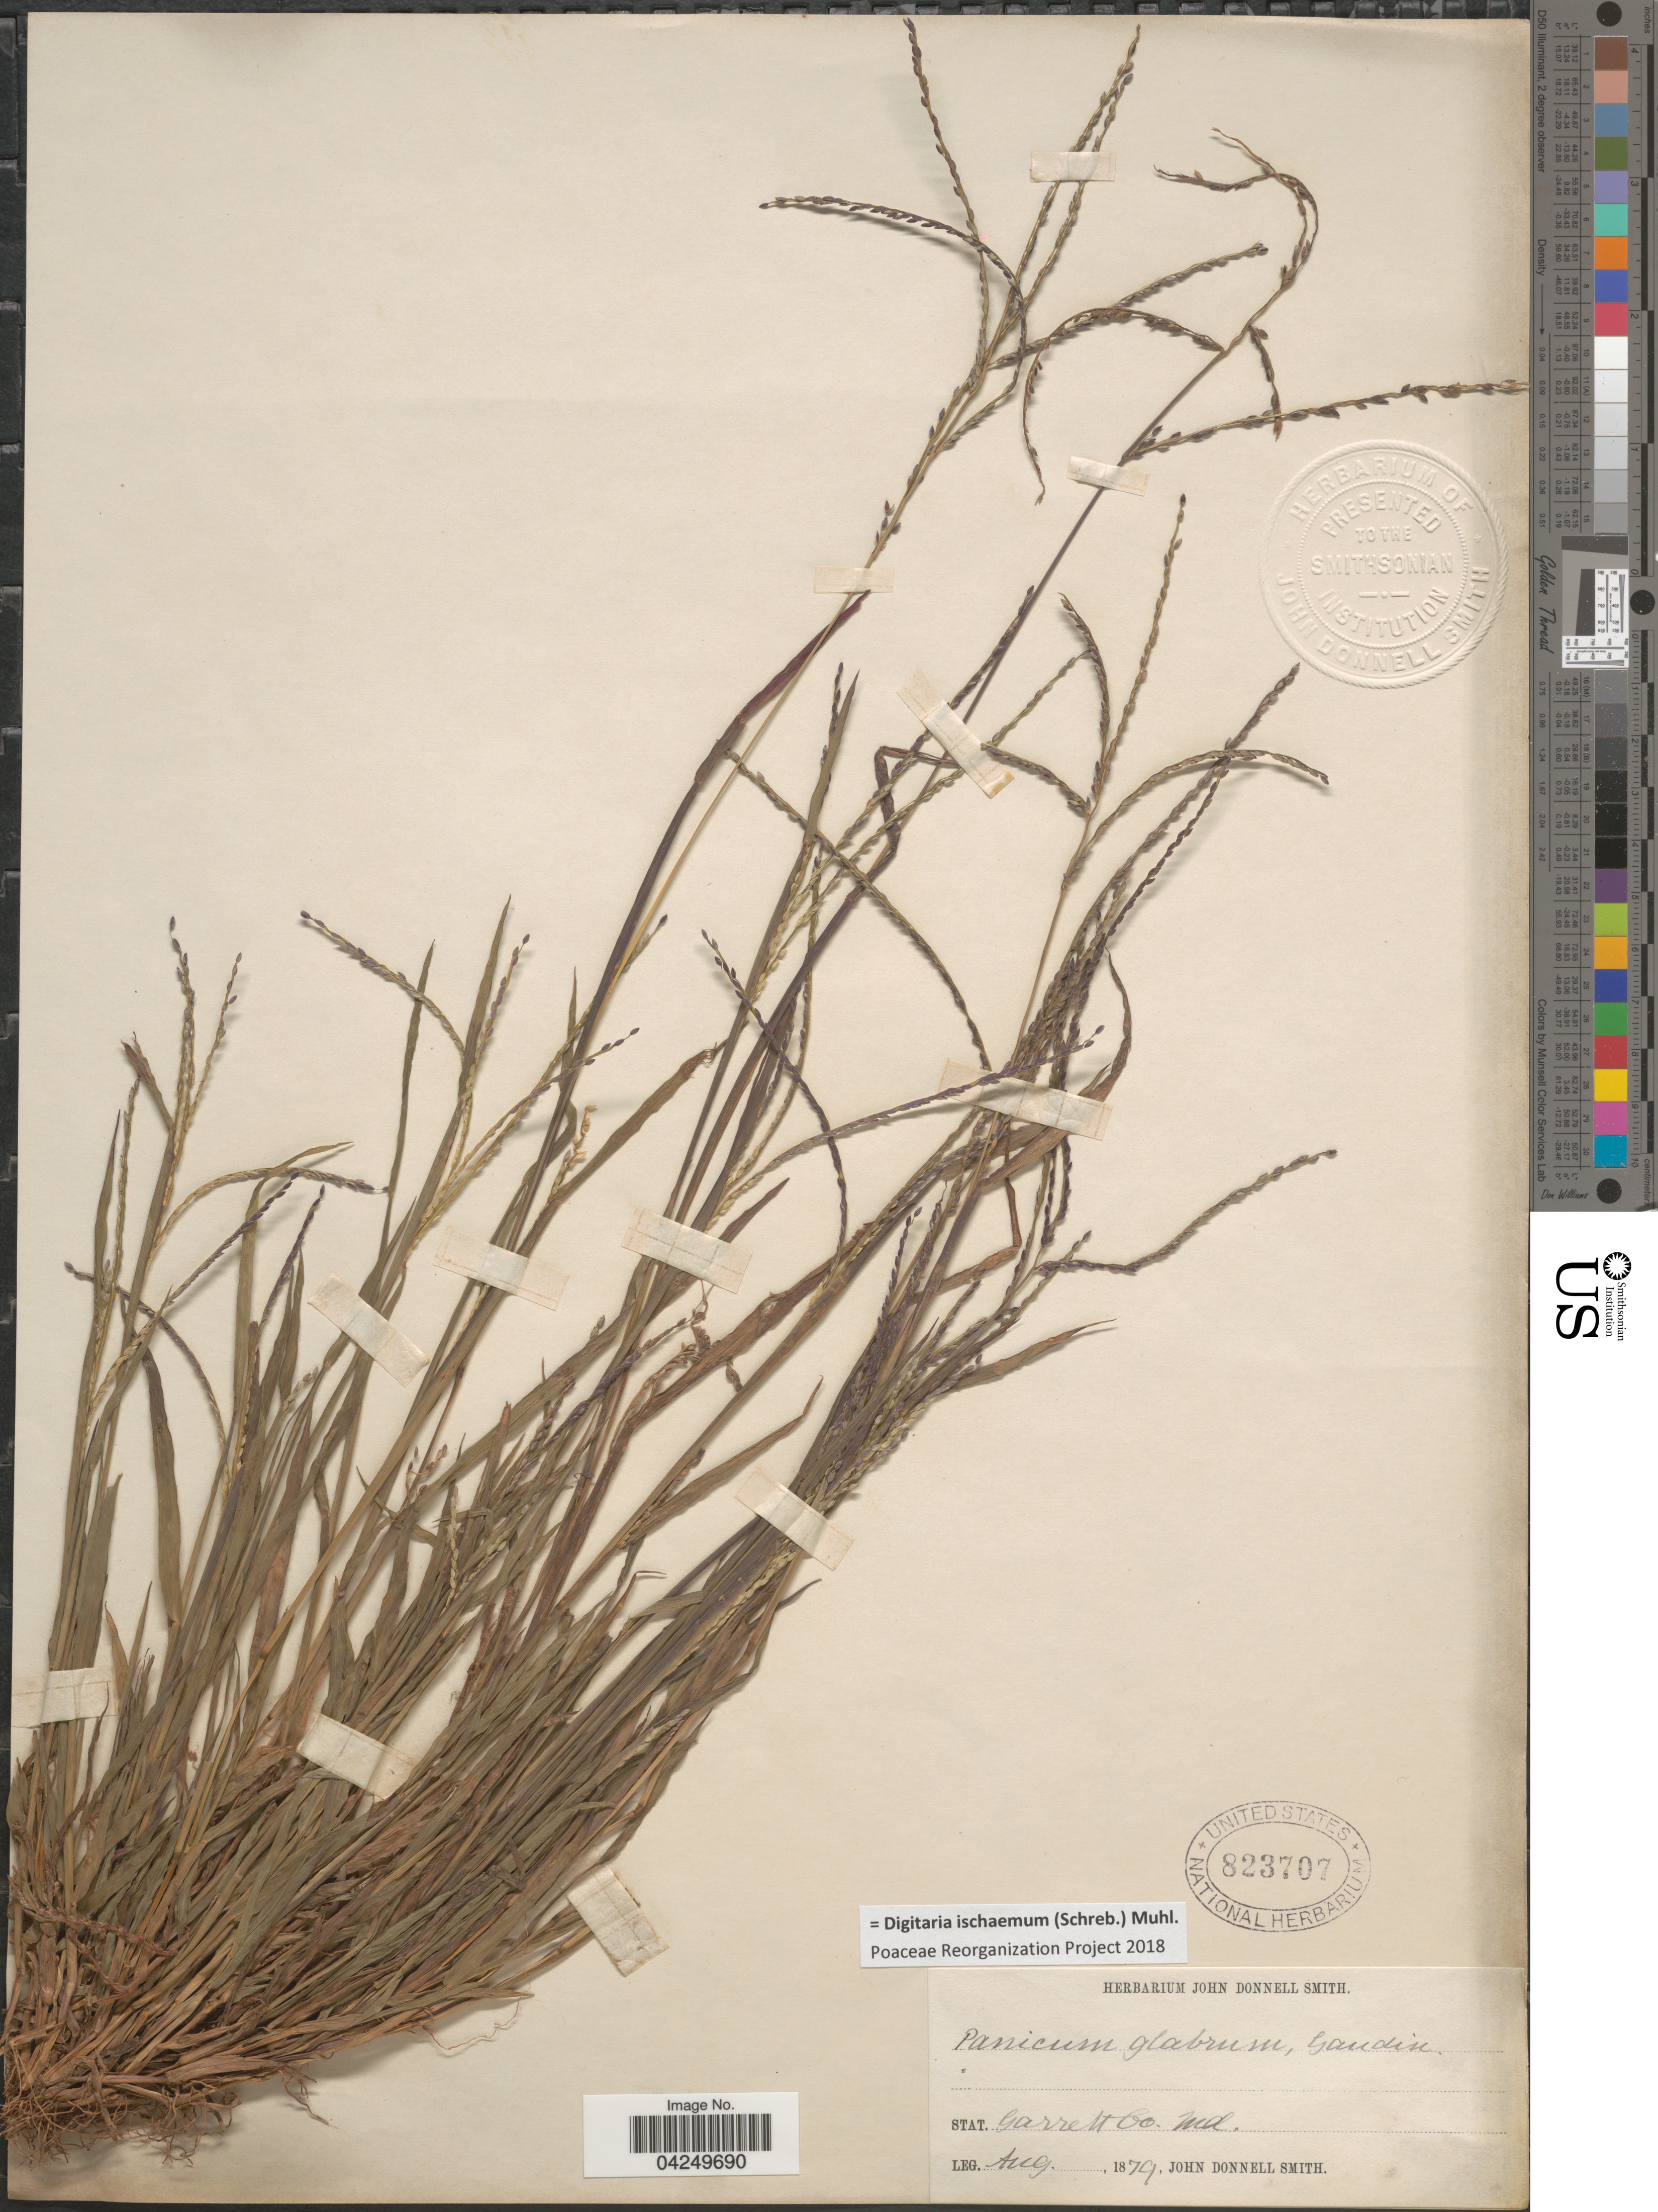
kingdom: Plantae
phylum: Tracheophyta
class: Liliopsida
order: Poales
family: Poaceae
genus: Digitaria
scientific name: Digitaria ischaemum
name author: (Schreber) Schreber ex Muhl.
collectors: J. Donnell Smith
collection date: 1879-08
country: United States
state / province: Maryland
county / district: Garrett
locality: Stat. Garrett Co.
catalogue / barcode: US 823707